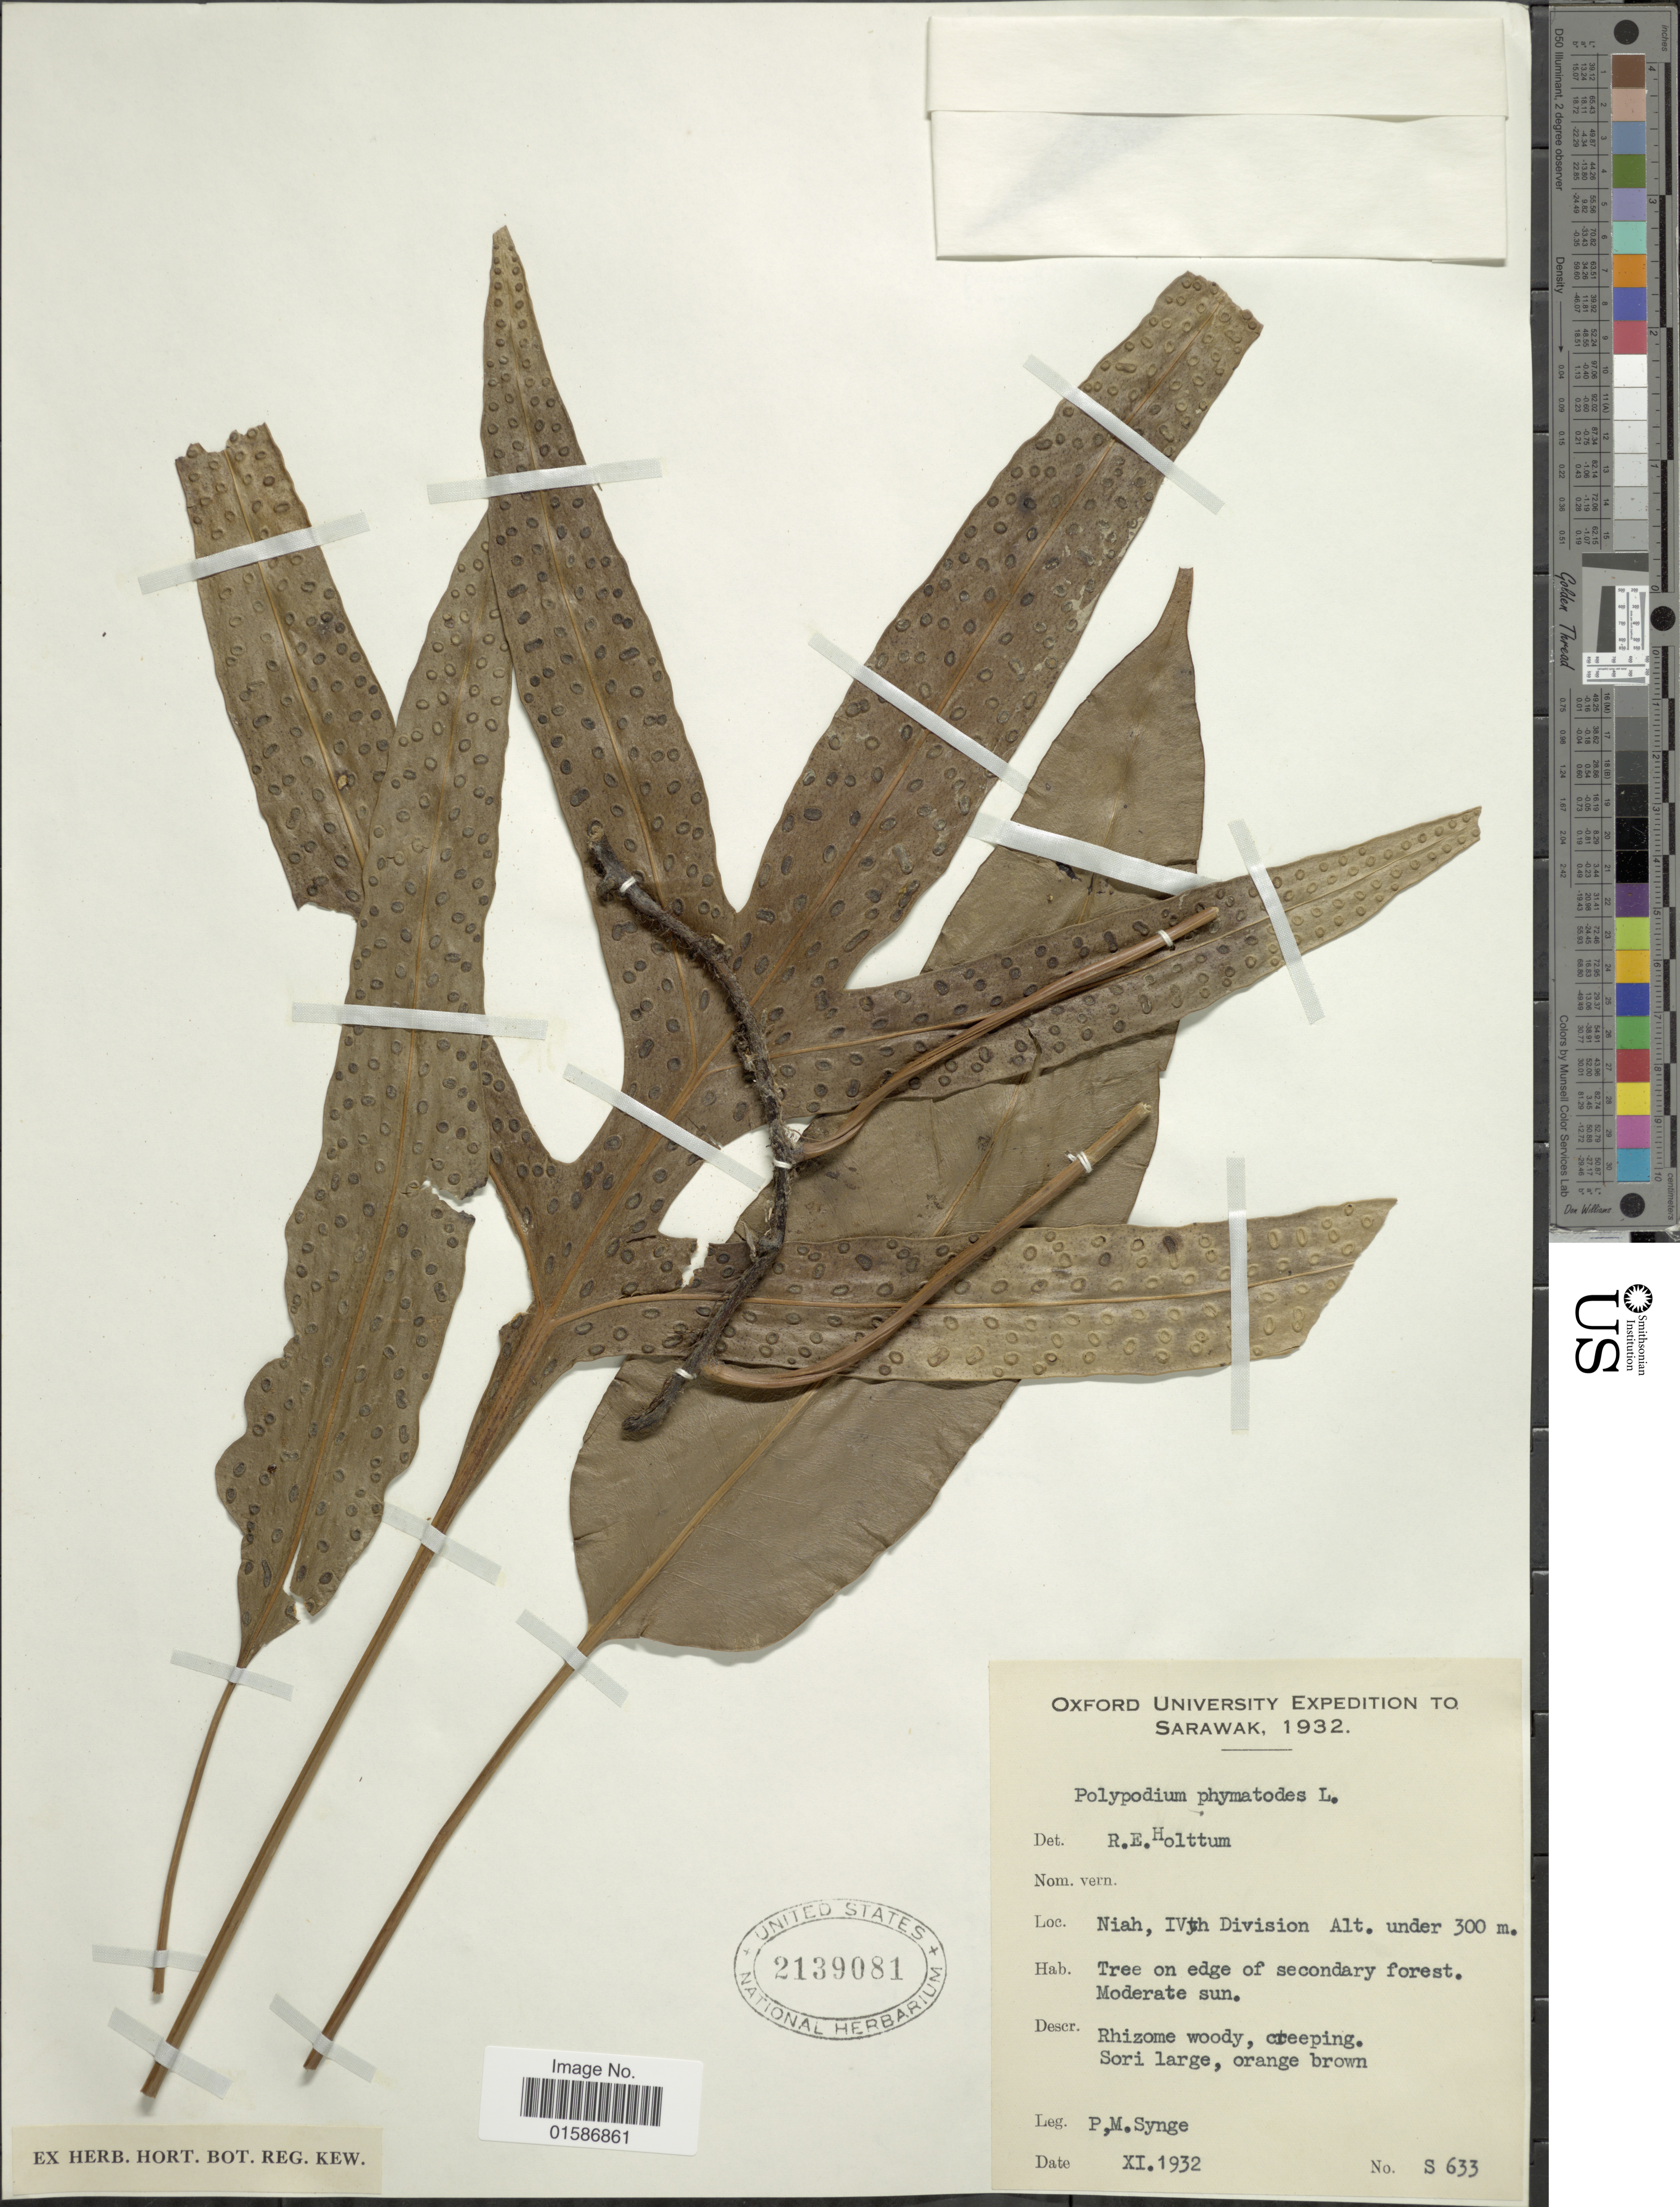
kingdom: Plantae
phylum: Tracheophyta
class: Polypodiopsida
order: Polypodiales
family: Polypodiaceae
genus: Microsorum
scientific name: Microsorum scolopendria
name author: (Burm. f.) Copel.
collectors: P. Synge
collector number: S 633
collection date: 1932-11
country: Malaysia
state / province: Sarawak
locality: Niah, IVth Division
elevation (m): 300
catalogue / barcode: US 2139081